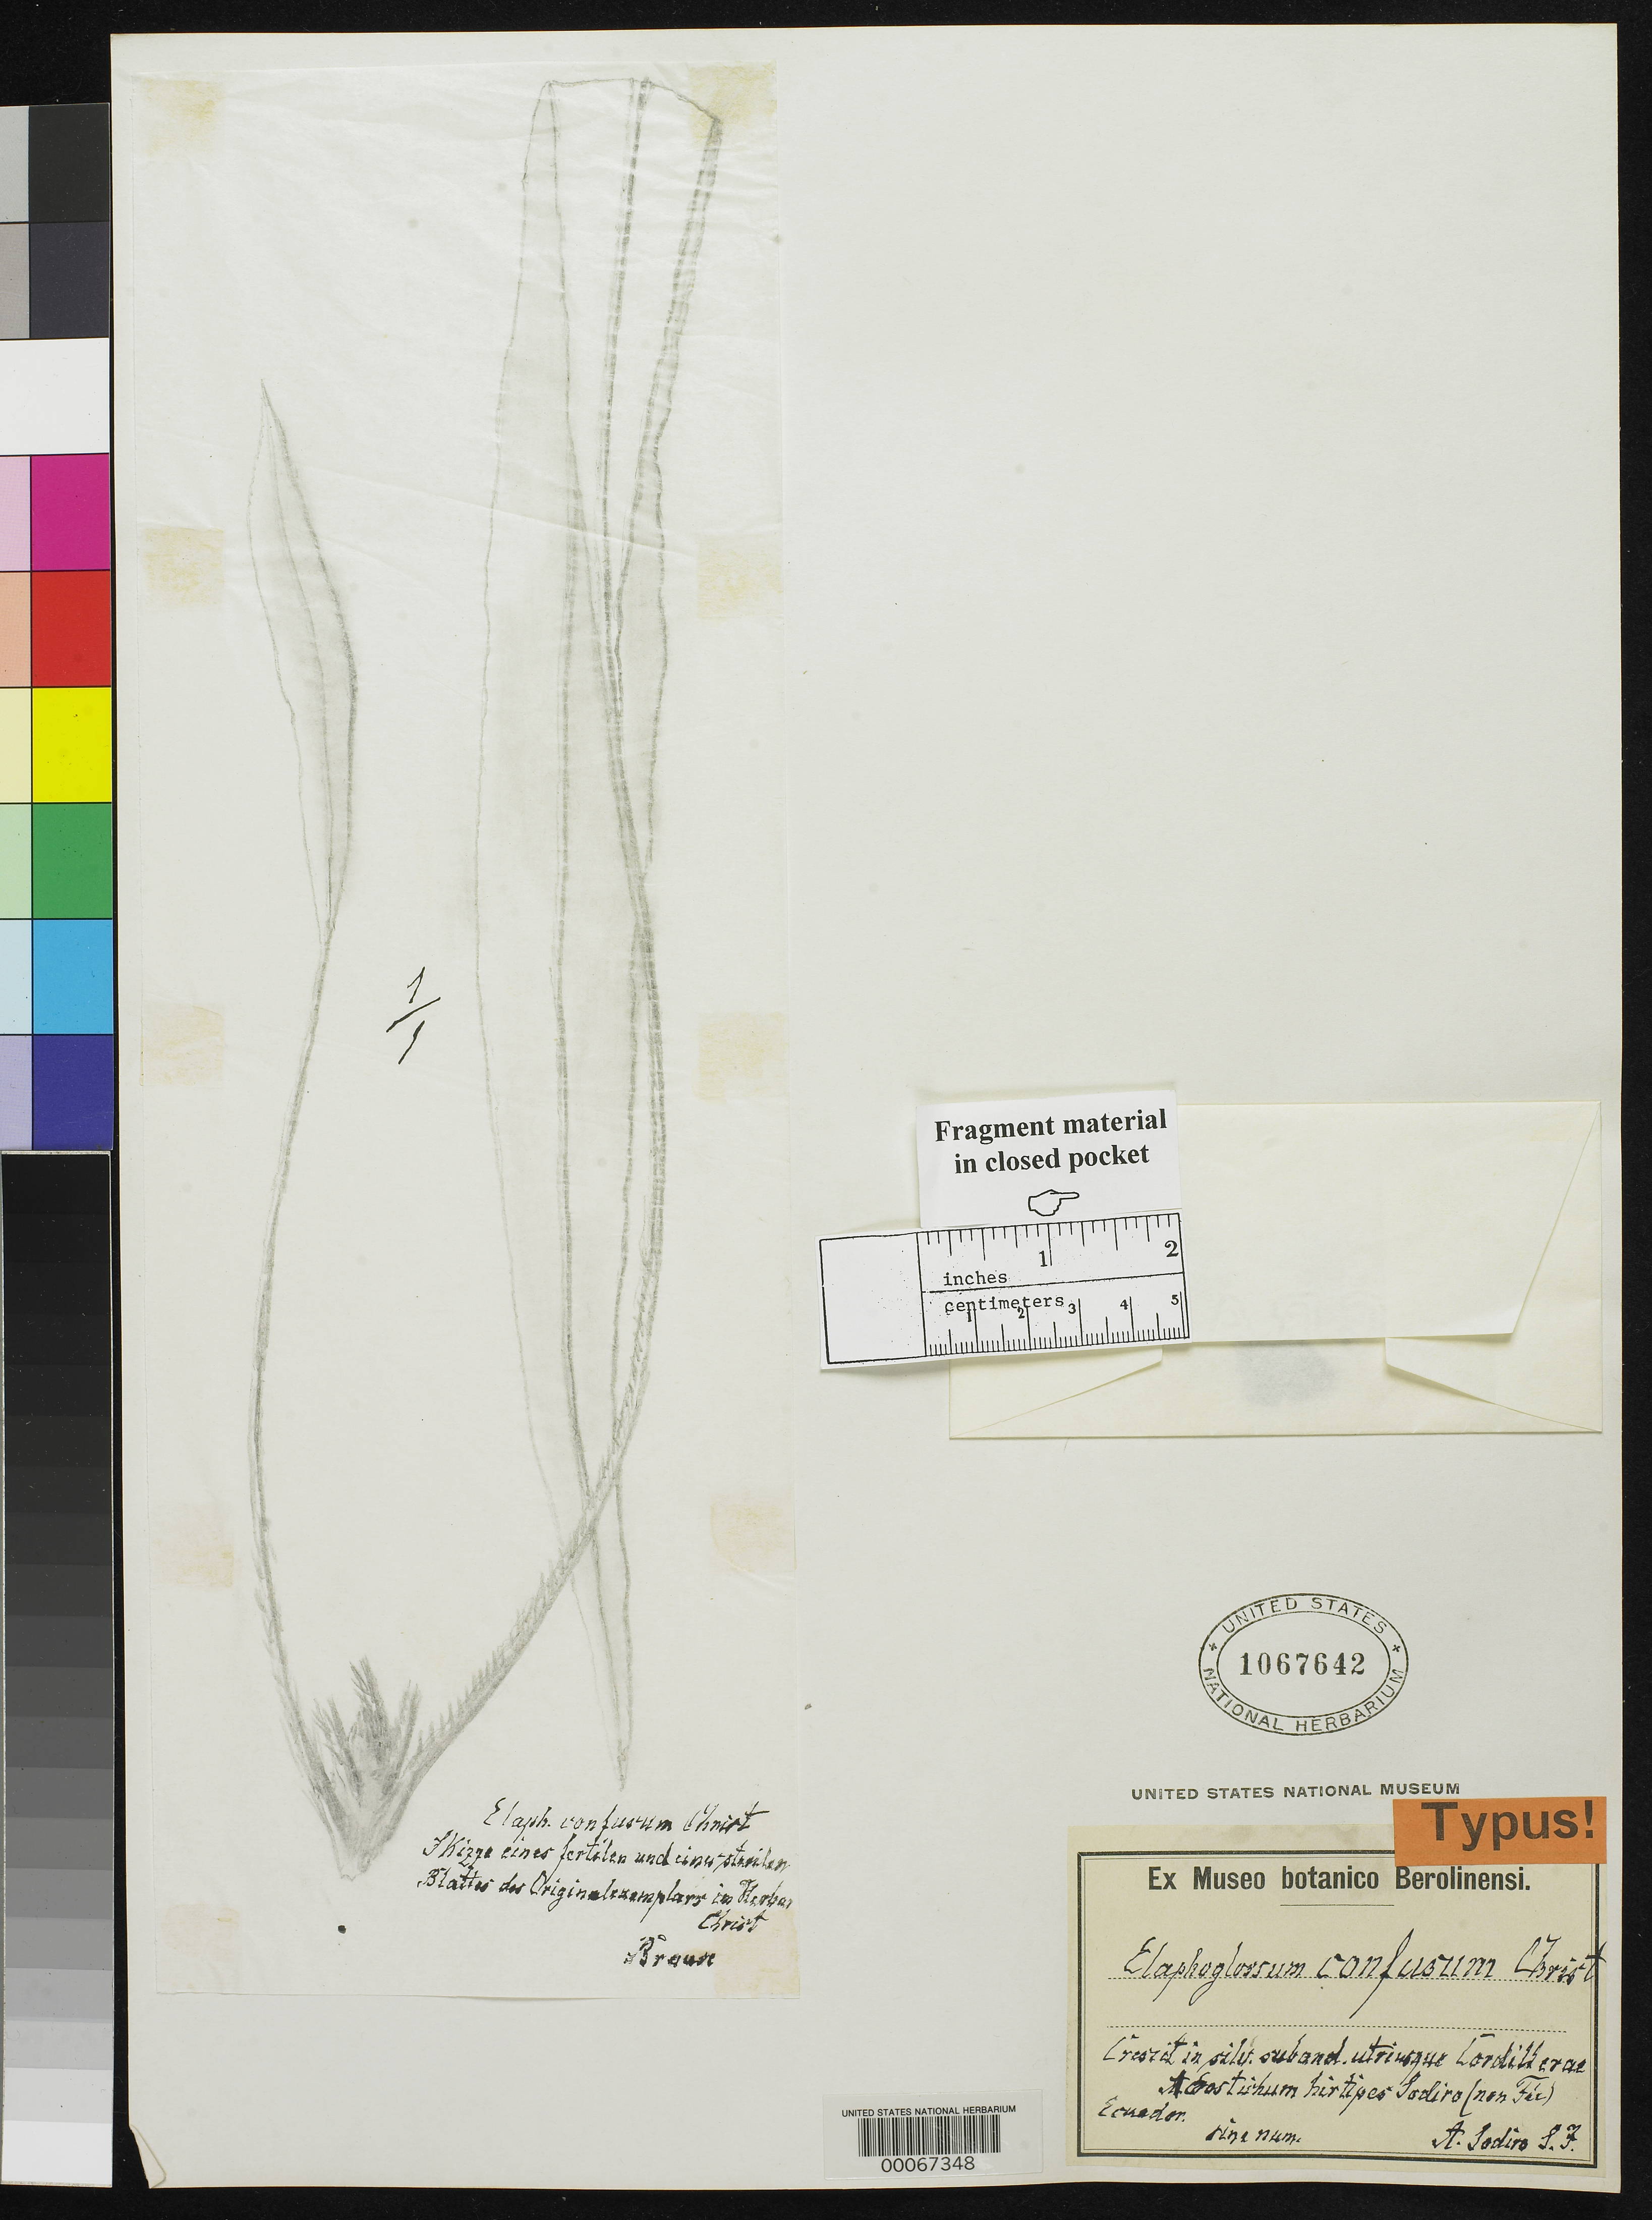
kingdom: Plantae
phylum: Tracheophyta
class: Polypodiopsida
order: Polypodiales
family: Pteridaceae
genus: Acrostichum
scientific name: Acrostichum hirtipes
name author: Sodiro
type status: Type Collection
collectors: L. Sodiro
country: Ecuador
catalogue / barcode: US 1067642